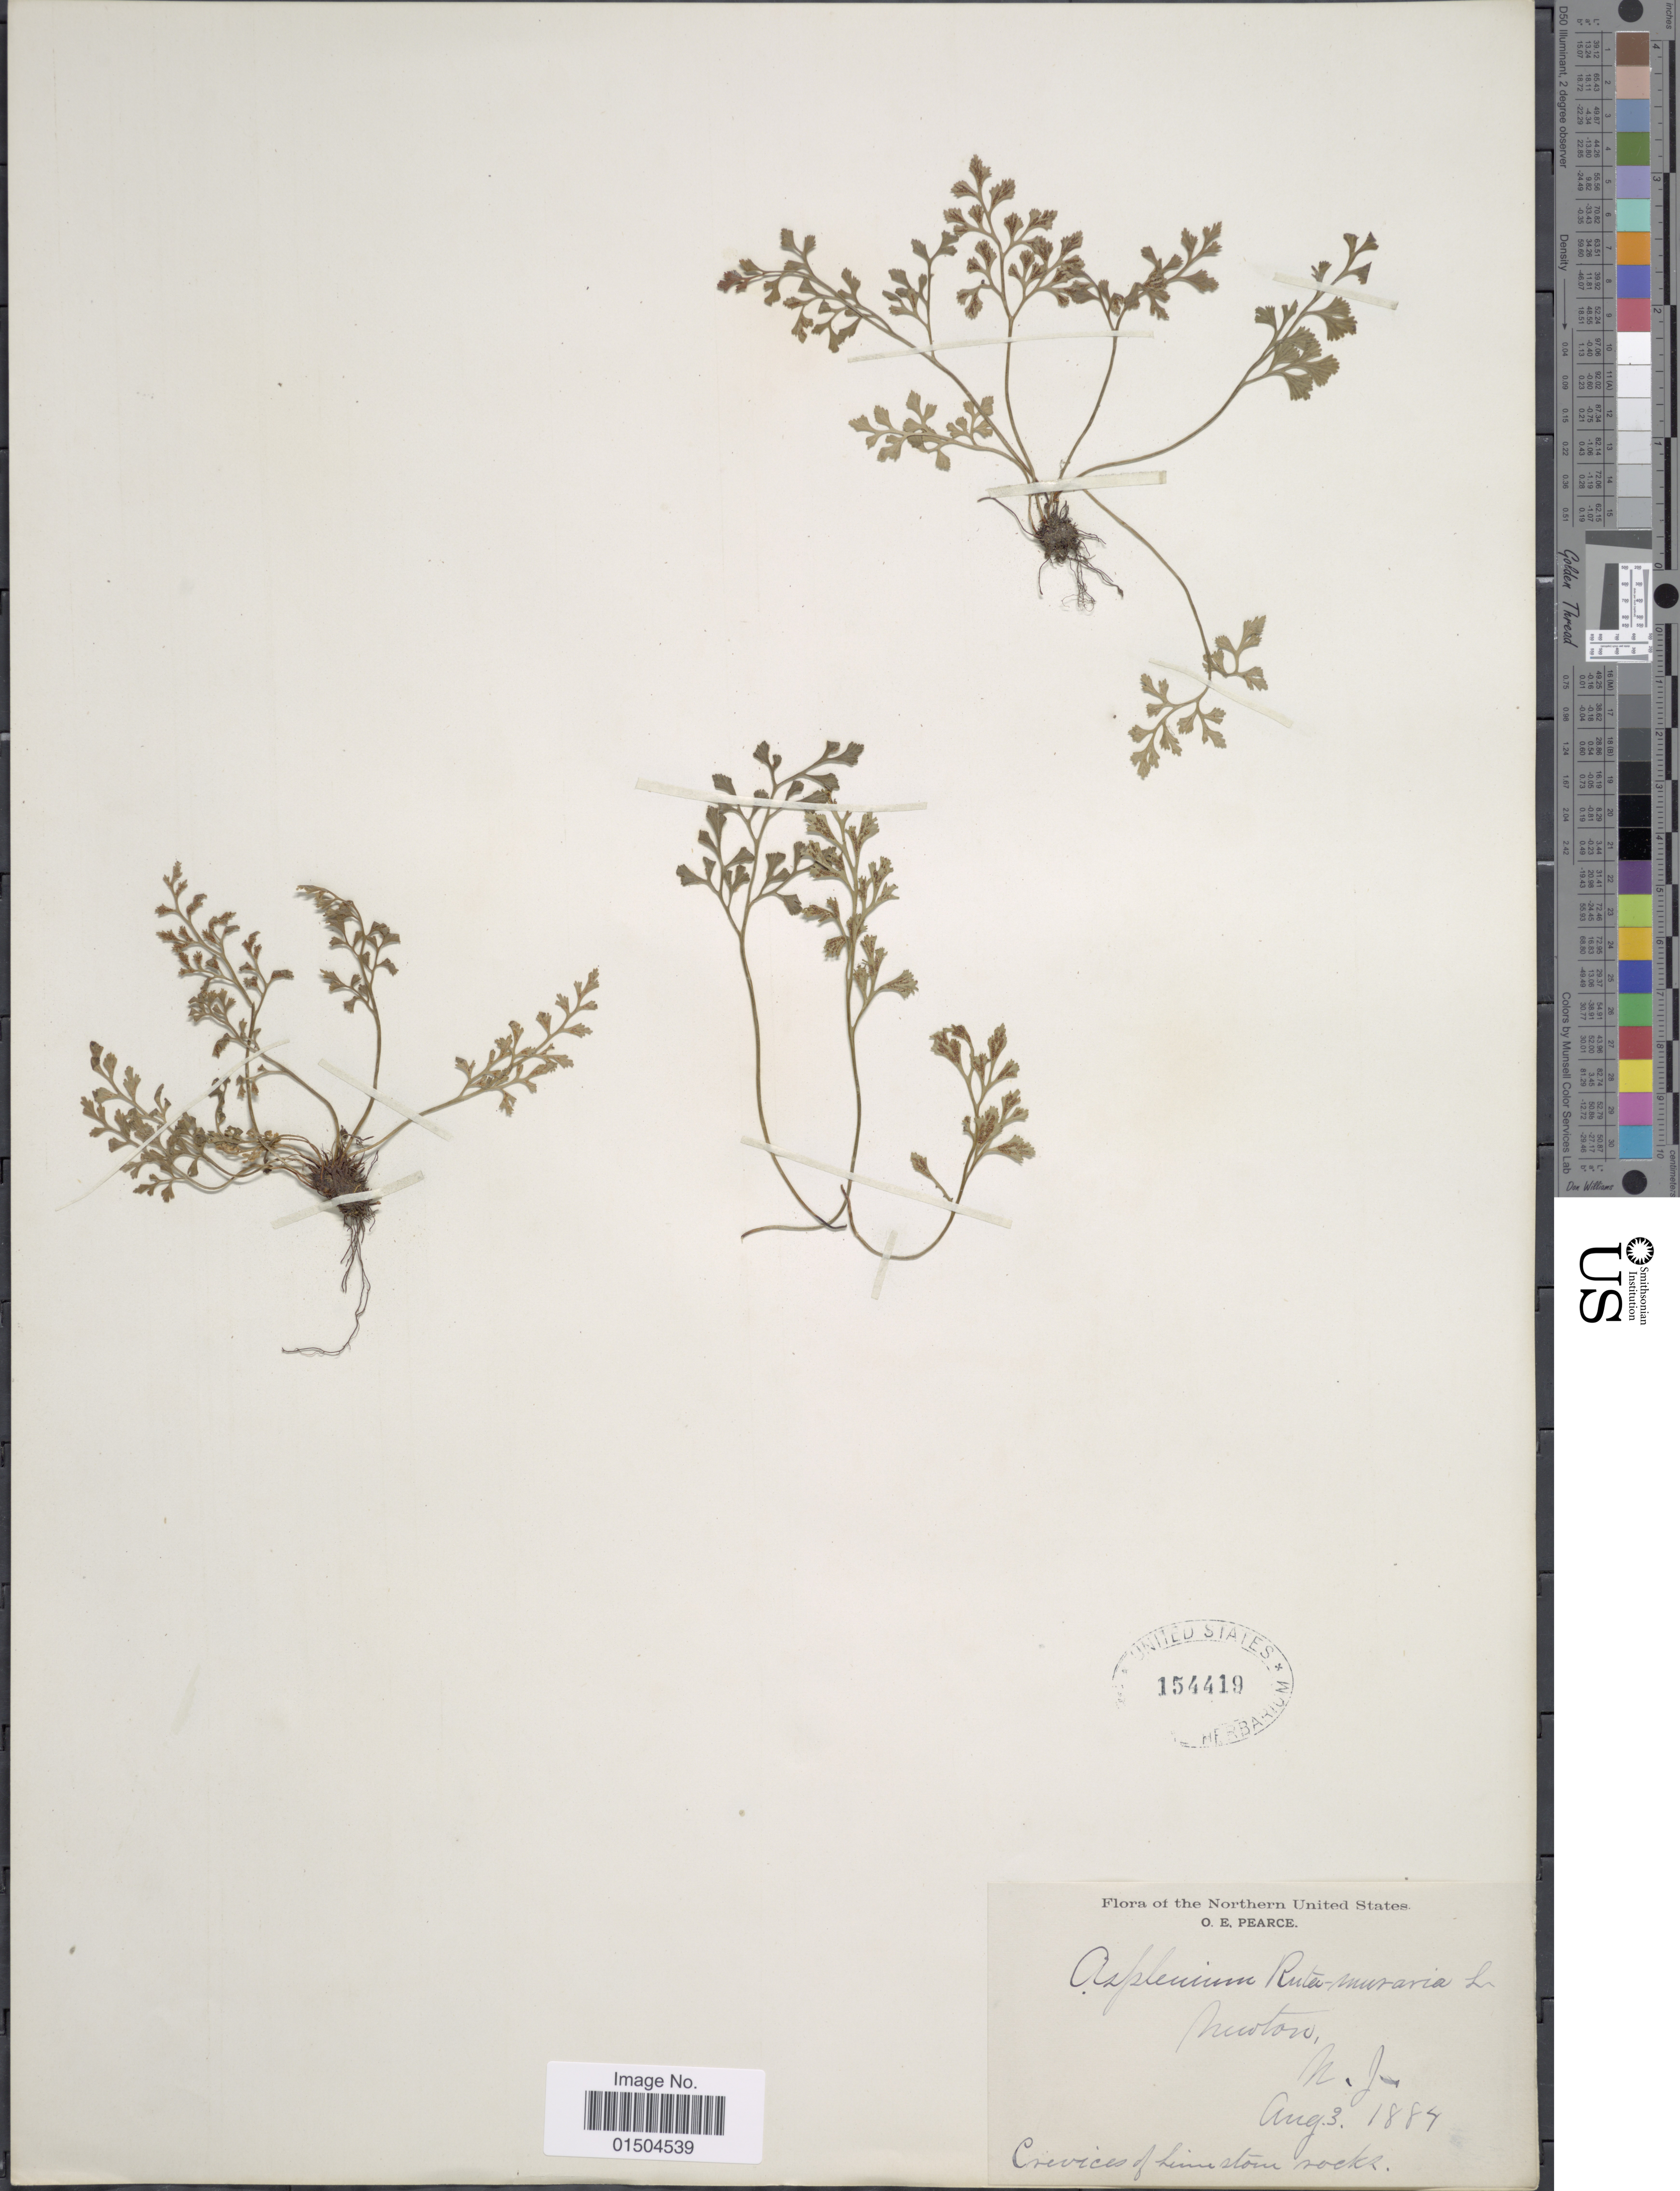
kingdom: Plantae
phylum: Tracheophyta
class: Polypodiopsida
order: Polypodiales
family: Aspleniaceae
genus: Asplenium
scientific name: Asplenium ruta-muraria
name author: L.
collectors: O. E. Pearce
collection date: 1884-08-03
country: United States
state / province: New Jersey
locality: Newton.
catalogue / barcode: US 154419